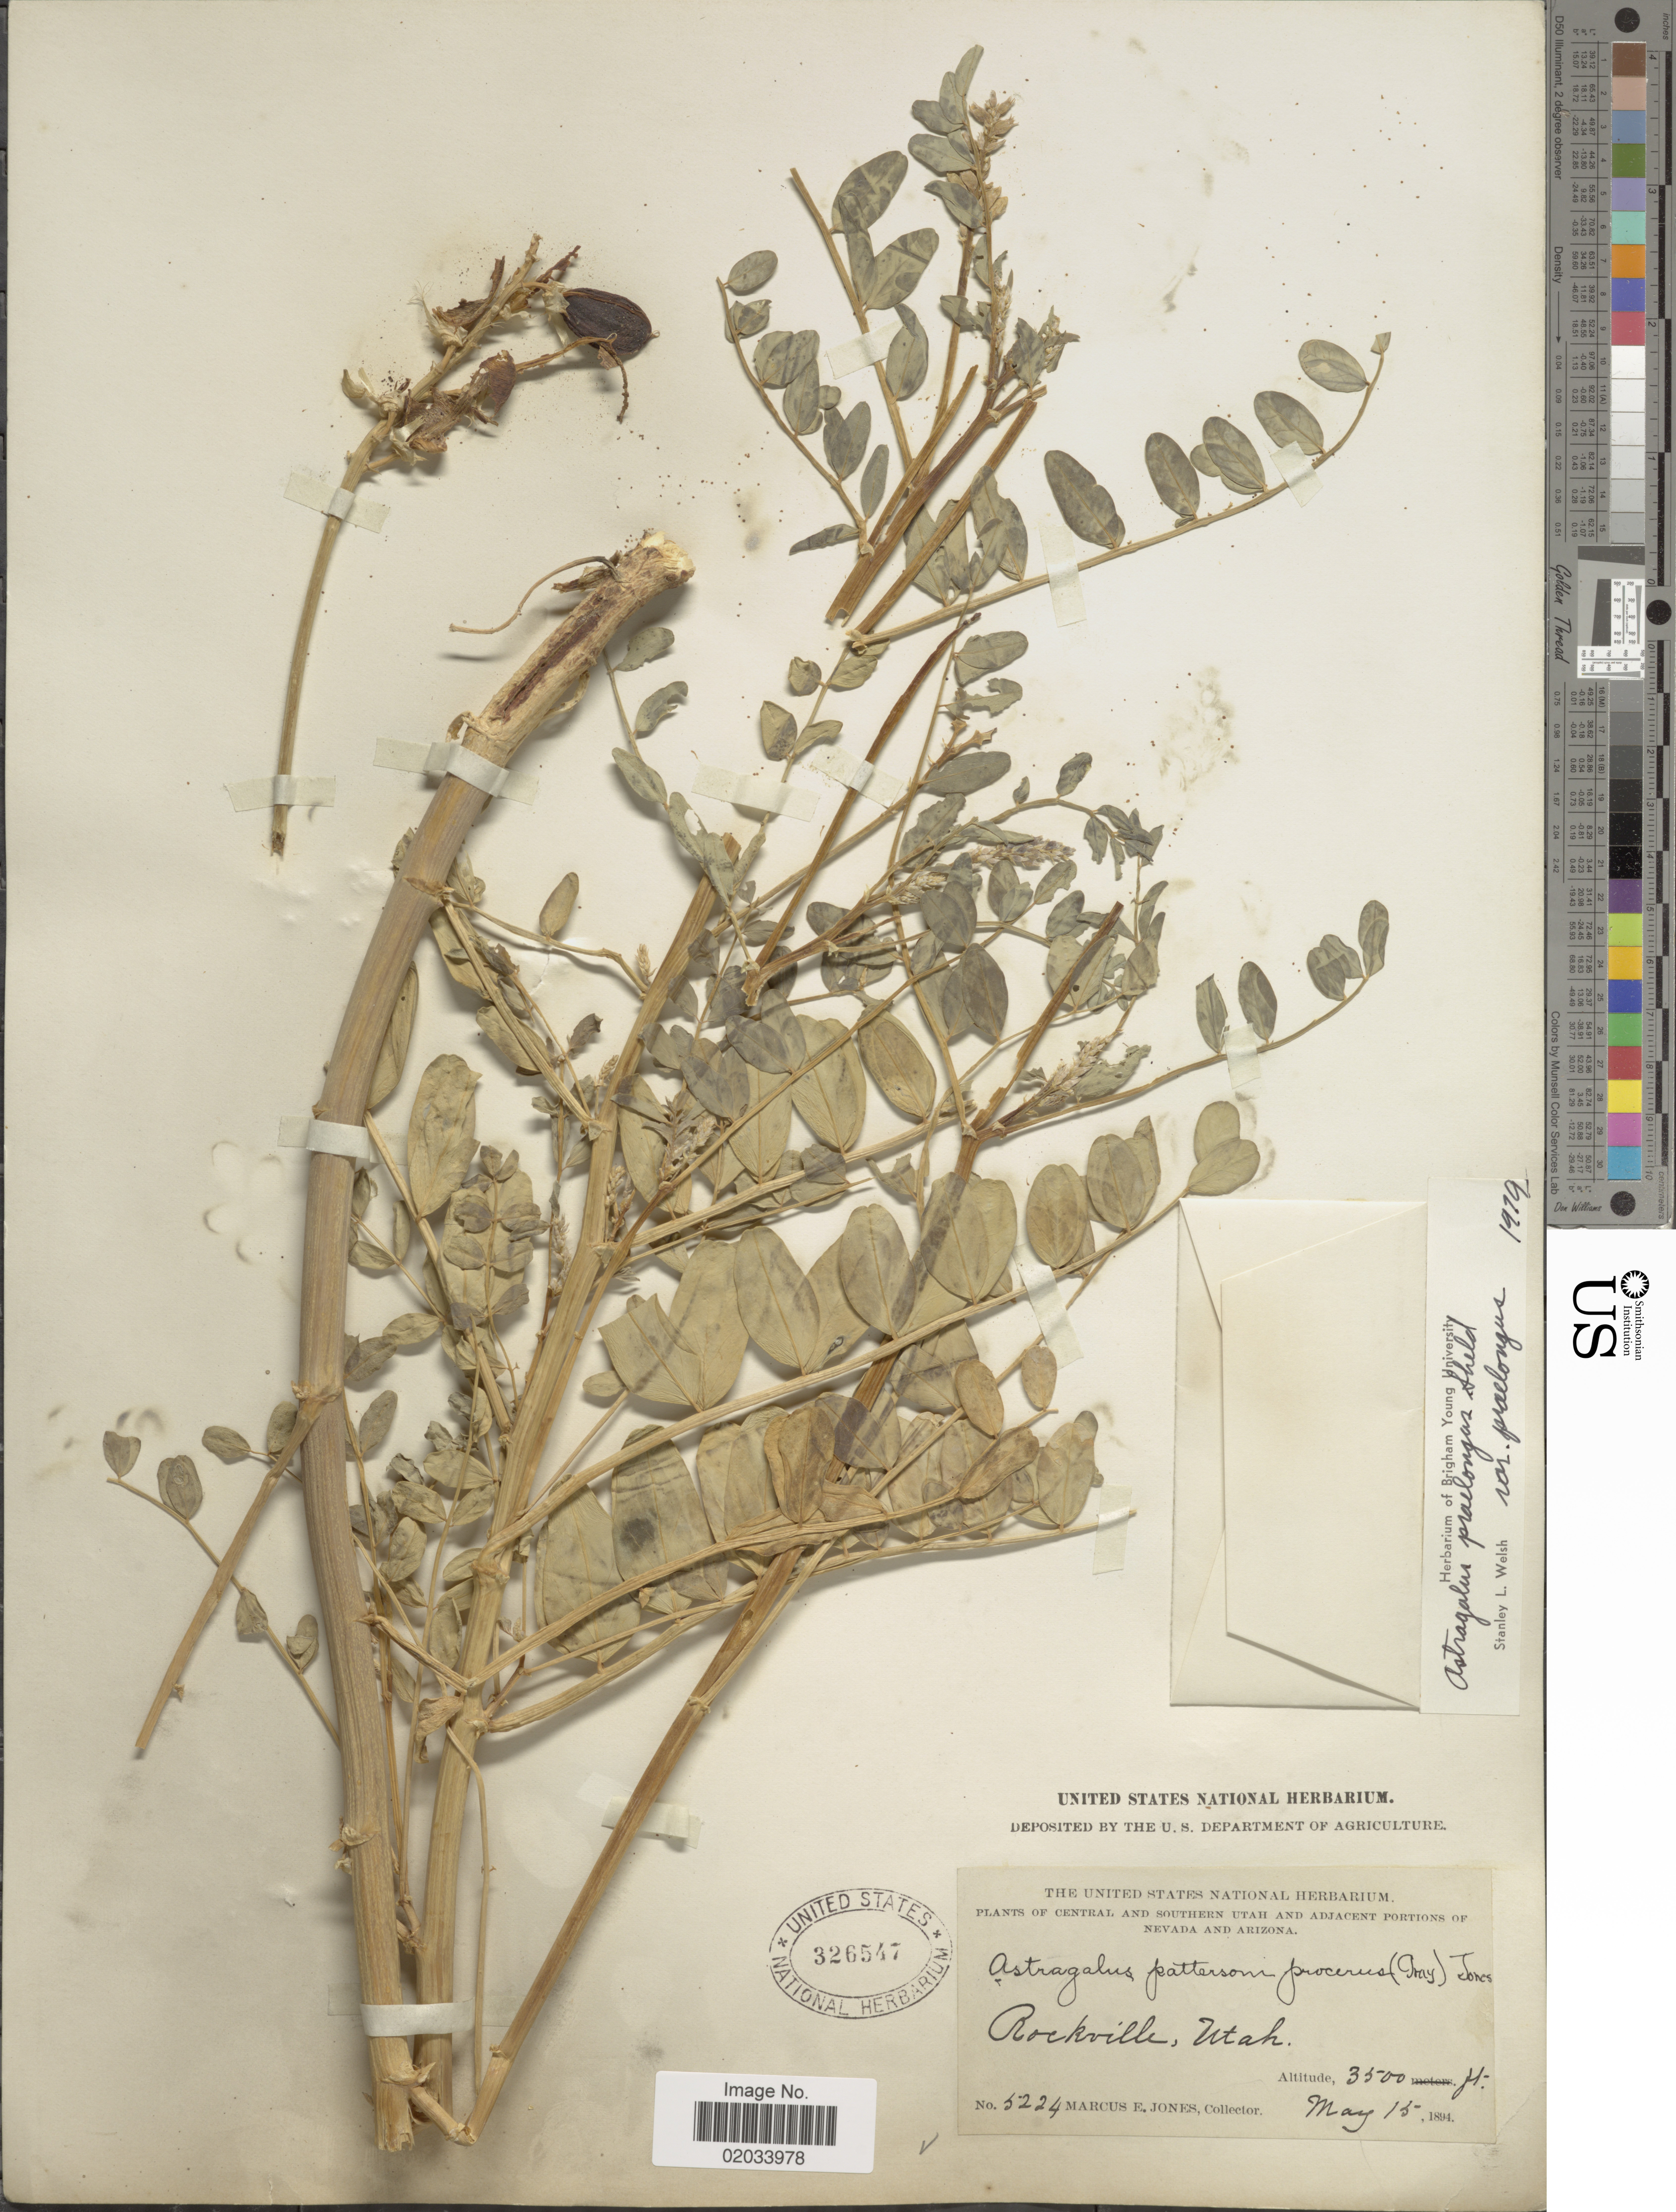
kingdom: Plantae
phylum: Tracheophyta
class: Magnoliopsida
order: Fabales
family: Fabaceae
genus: Astragalus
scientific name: Astragalus praelongus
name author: E. Sheld.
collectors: M. E. Jones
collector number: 5224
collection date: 1894-05-15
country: United States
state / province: Utah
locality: Central and Southrn Utah. Rockville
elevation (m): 1067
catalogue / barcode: US 326547